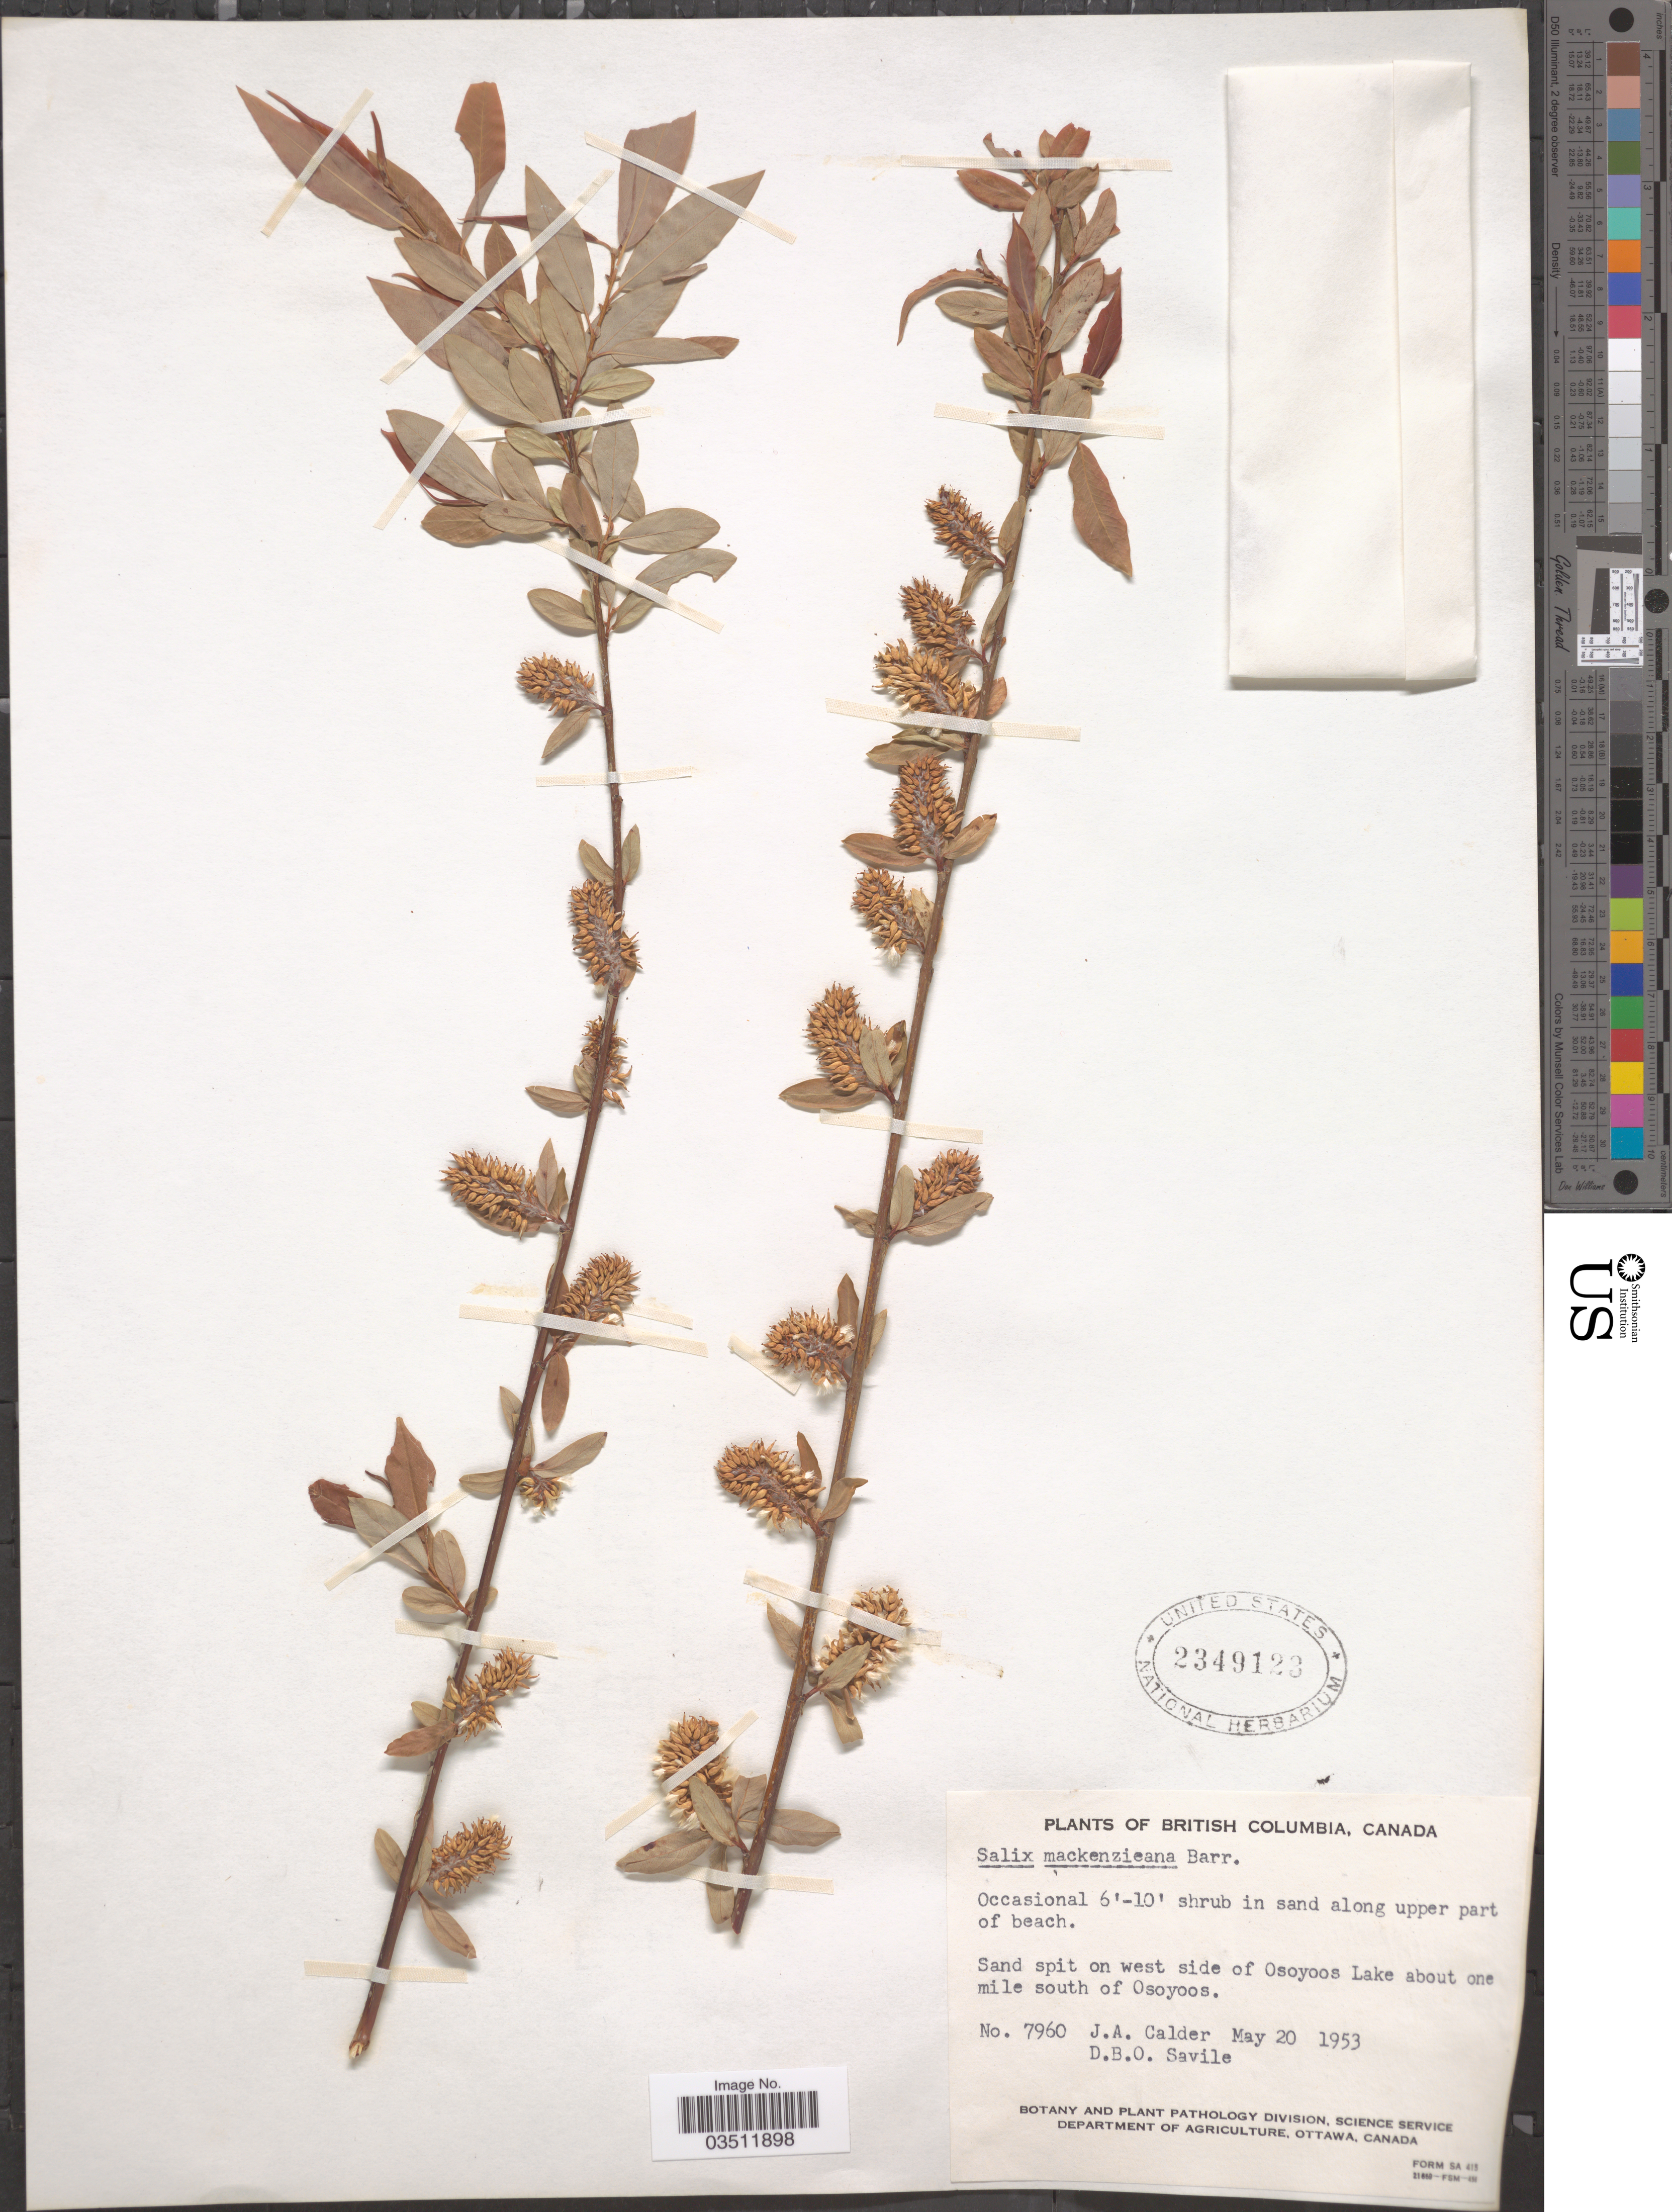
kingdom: Plantae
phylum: Tracheophyta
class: Magnoliopsida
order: Malpighiales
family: Salicaceae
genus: Salix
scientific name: Salix mackenziana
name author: (Hook.) Barratt ex Hook.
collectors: J. A. Calder & D. Savile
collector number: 7960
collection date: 1953-05-20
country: Canada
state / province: British Columbia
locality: Sand spit on west side of Osoyoos Lake about one mile south of Osoyoos.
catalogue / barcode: US 2349123